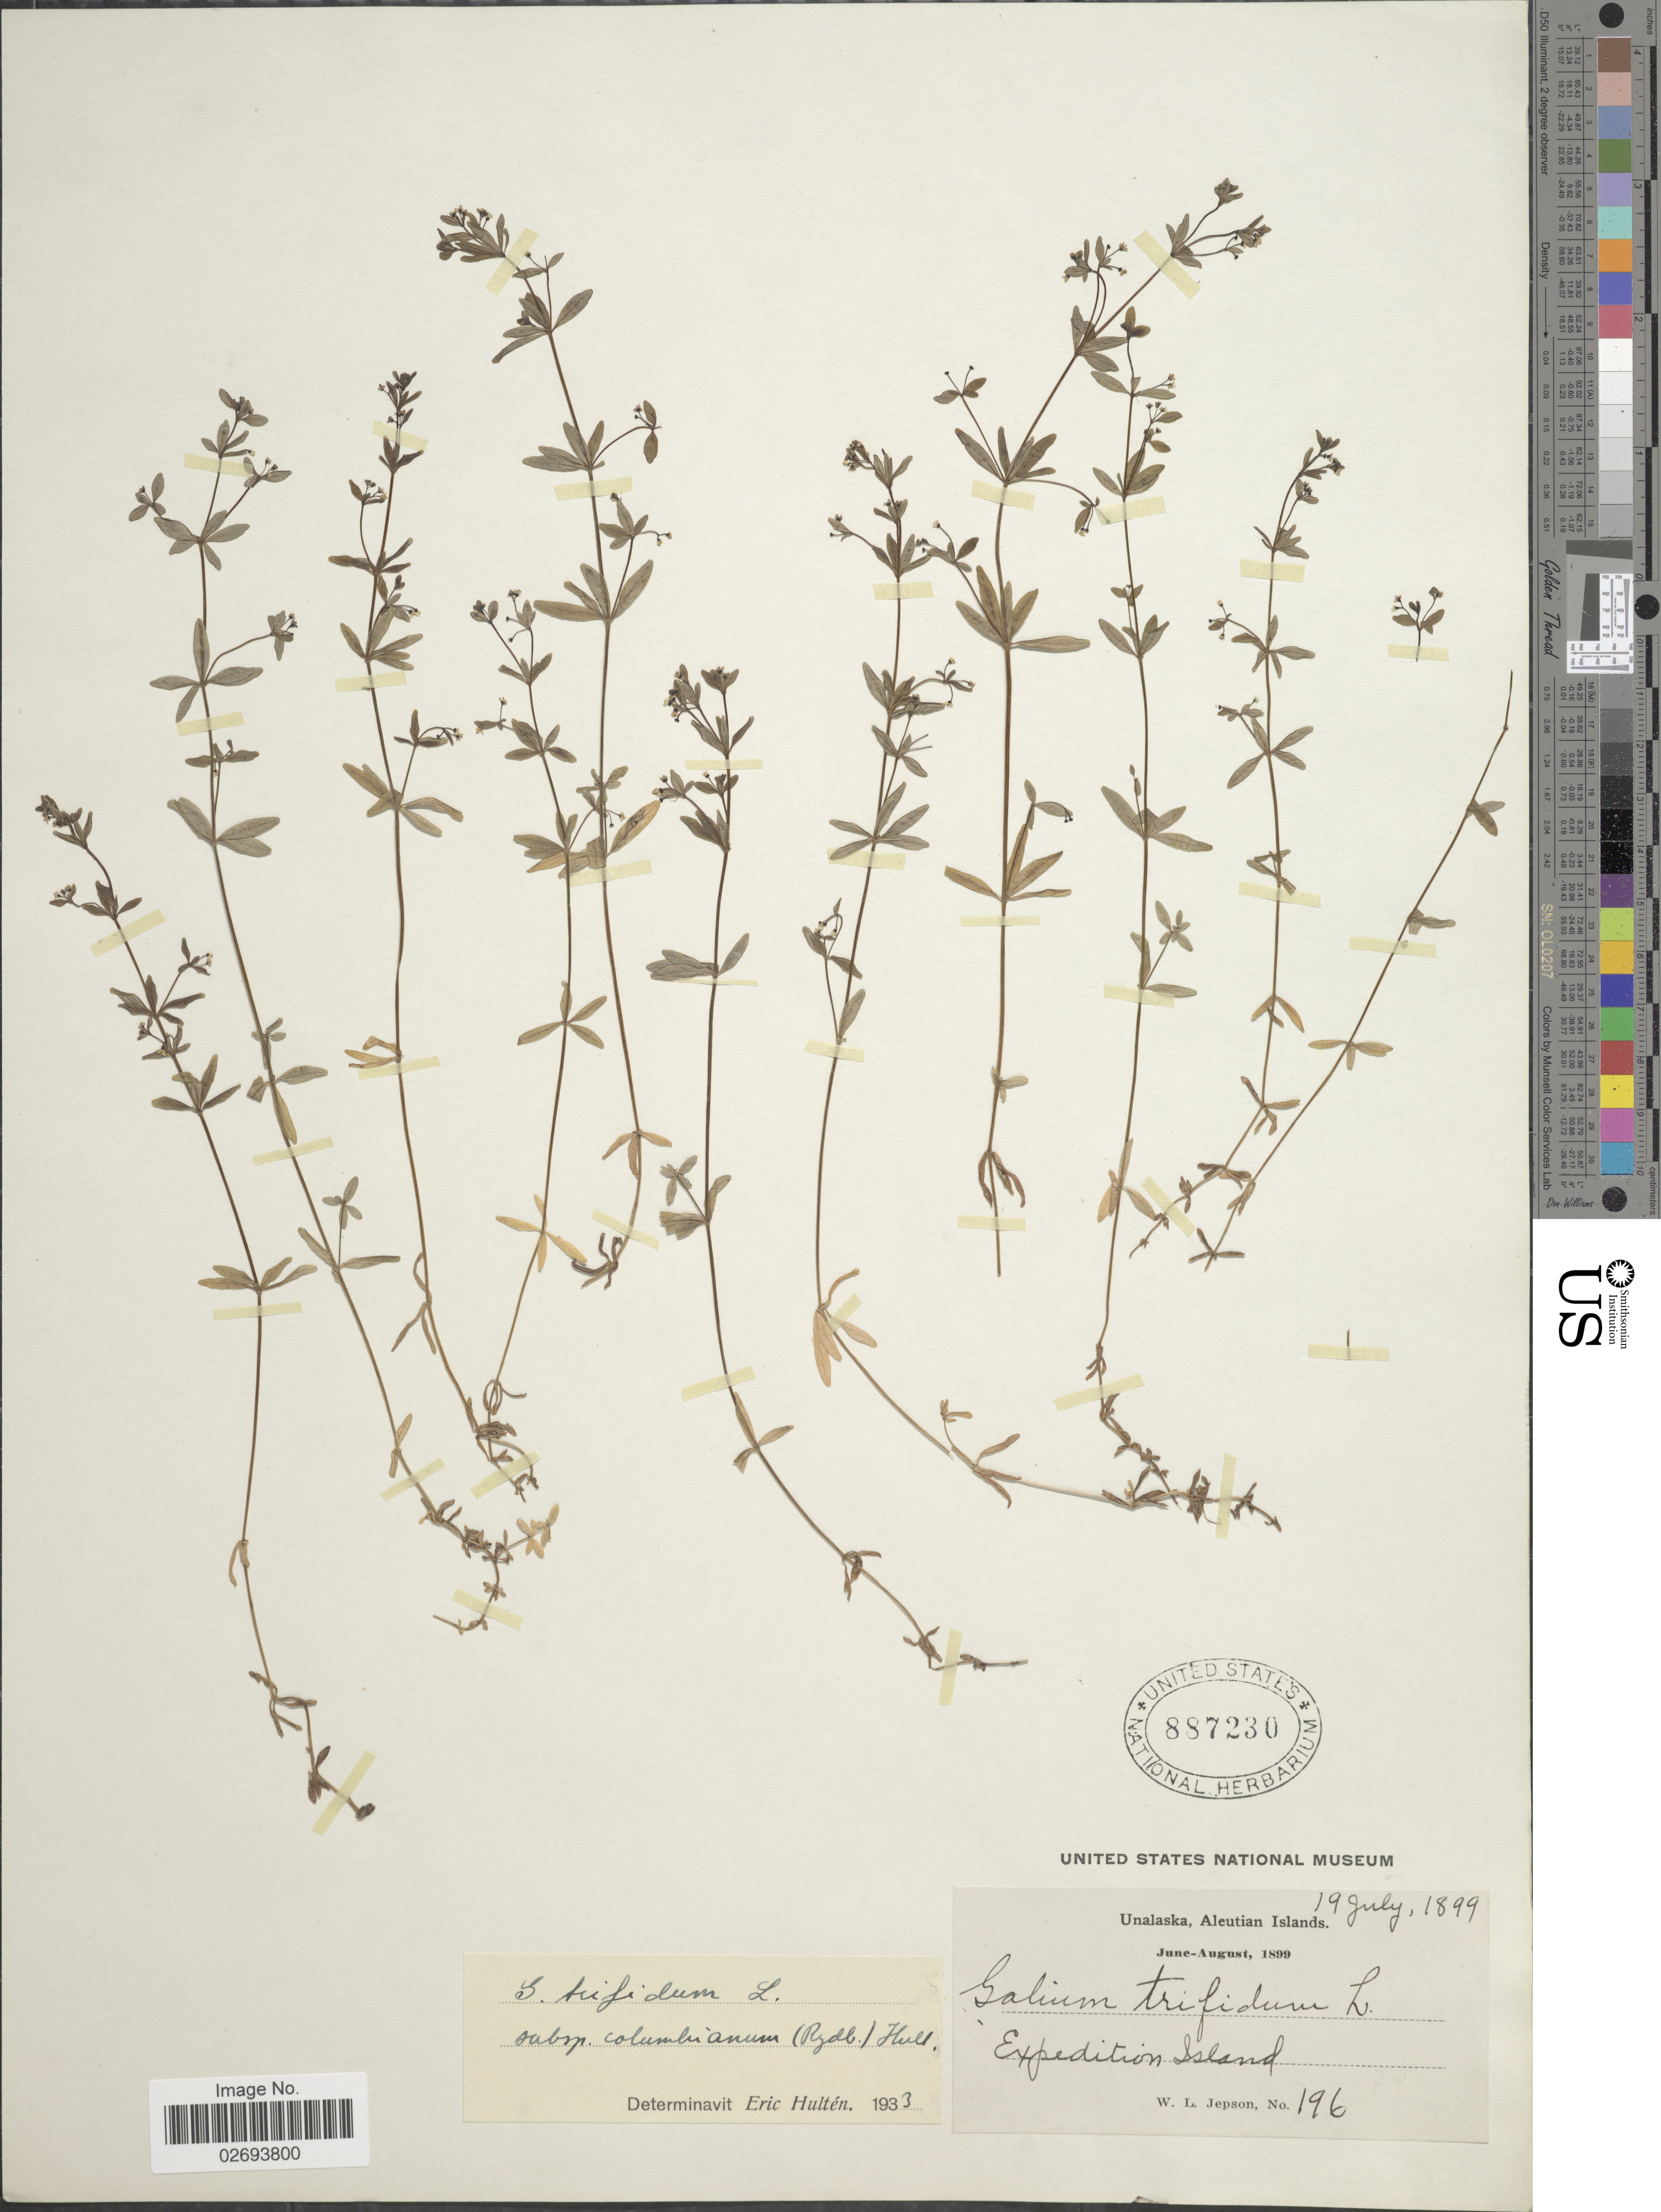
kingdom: Plantae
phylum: Tracheophyta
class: Magnoliopsida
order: Gentianales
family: Rubiaceae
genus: Galium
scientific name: Galium trifidum subsp. columbianum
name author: (Rydb.) Hultén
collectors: W. L. Jepson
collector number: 196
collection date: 1899-07-19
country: United States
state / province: Alaska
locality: Unalaska, Aleutian Islands, Expedition Island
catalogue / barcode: US 887230